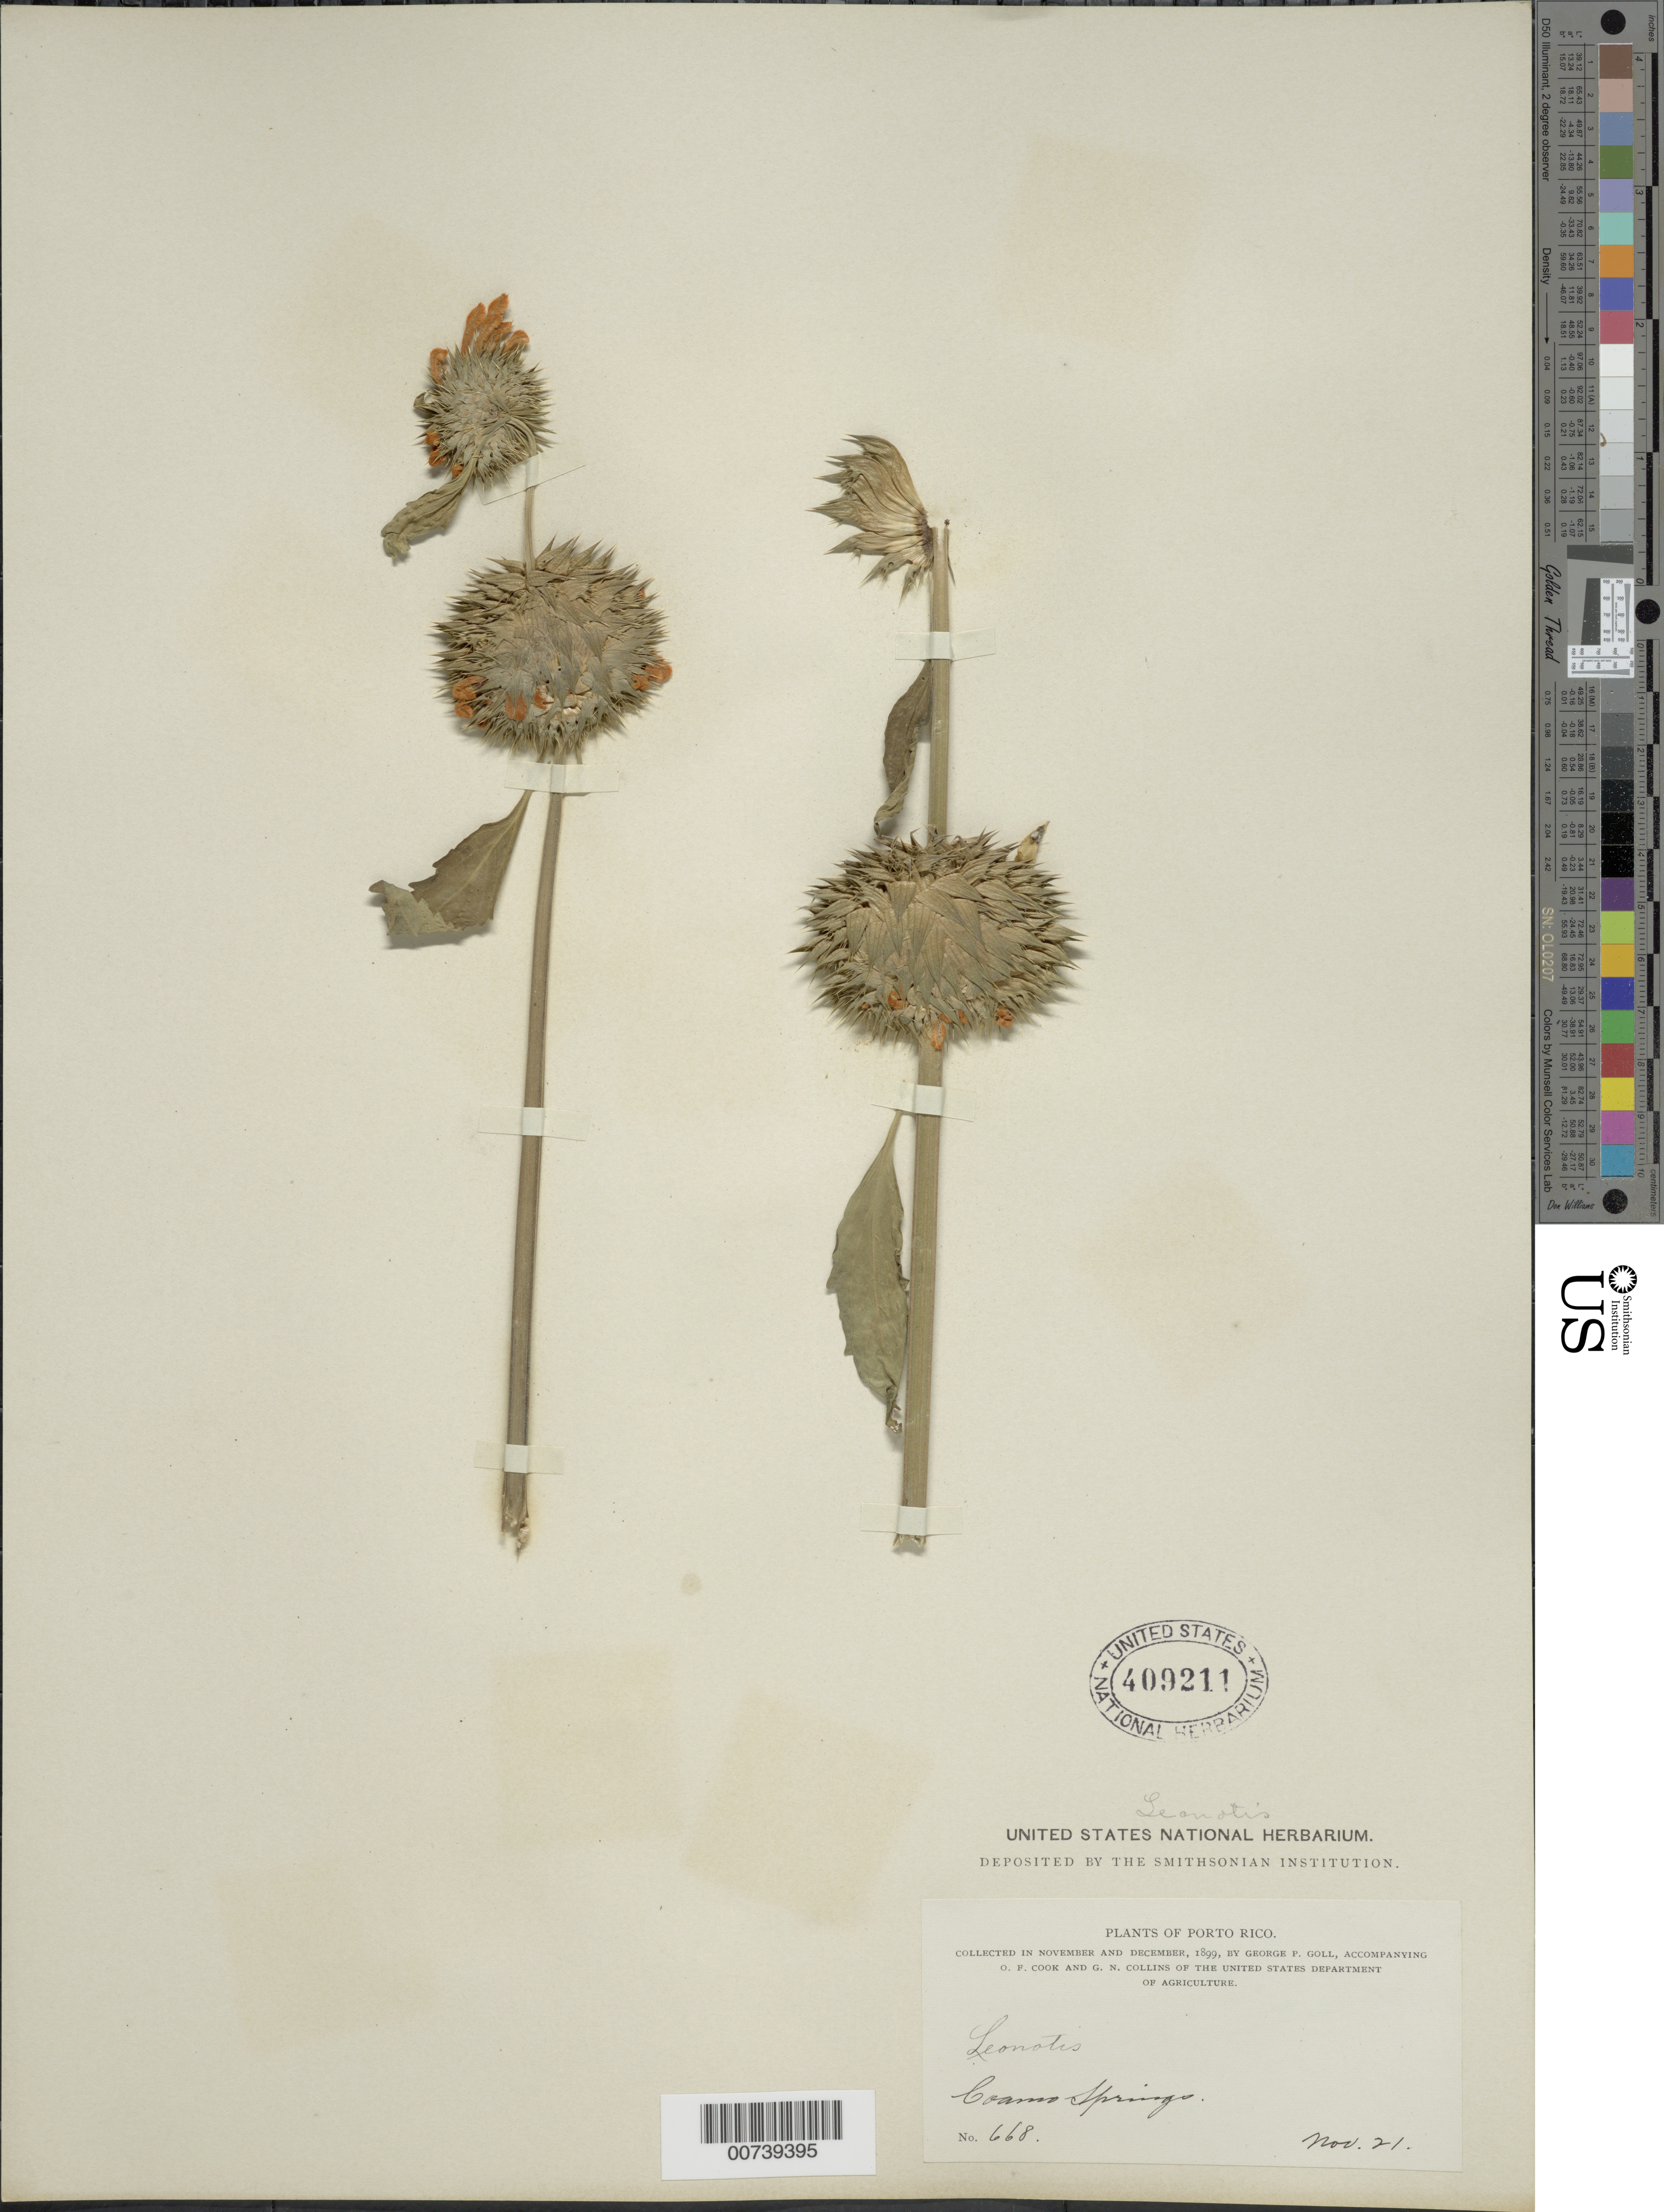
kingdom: Plantae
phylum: Tracheophyta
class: Magnoliopsida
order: Lamiales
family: Lamiaceae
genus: Leonotis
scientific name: Leonotis nepetifolia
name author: (L.) R. Br.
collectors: G. Goll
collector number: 668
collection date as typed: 21 Nov 1899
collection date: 1899-11-21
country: Puerto Rico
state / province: Coamo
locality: Coamo Springs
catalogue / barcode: US 409211